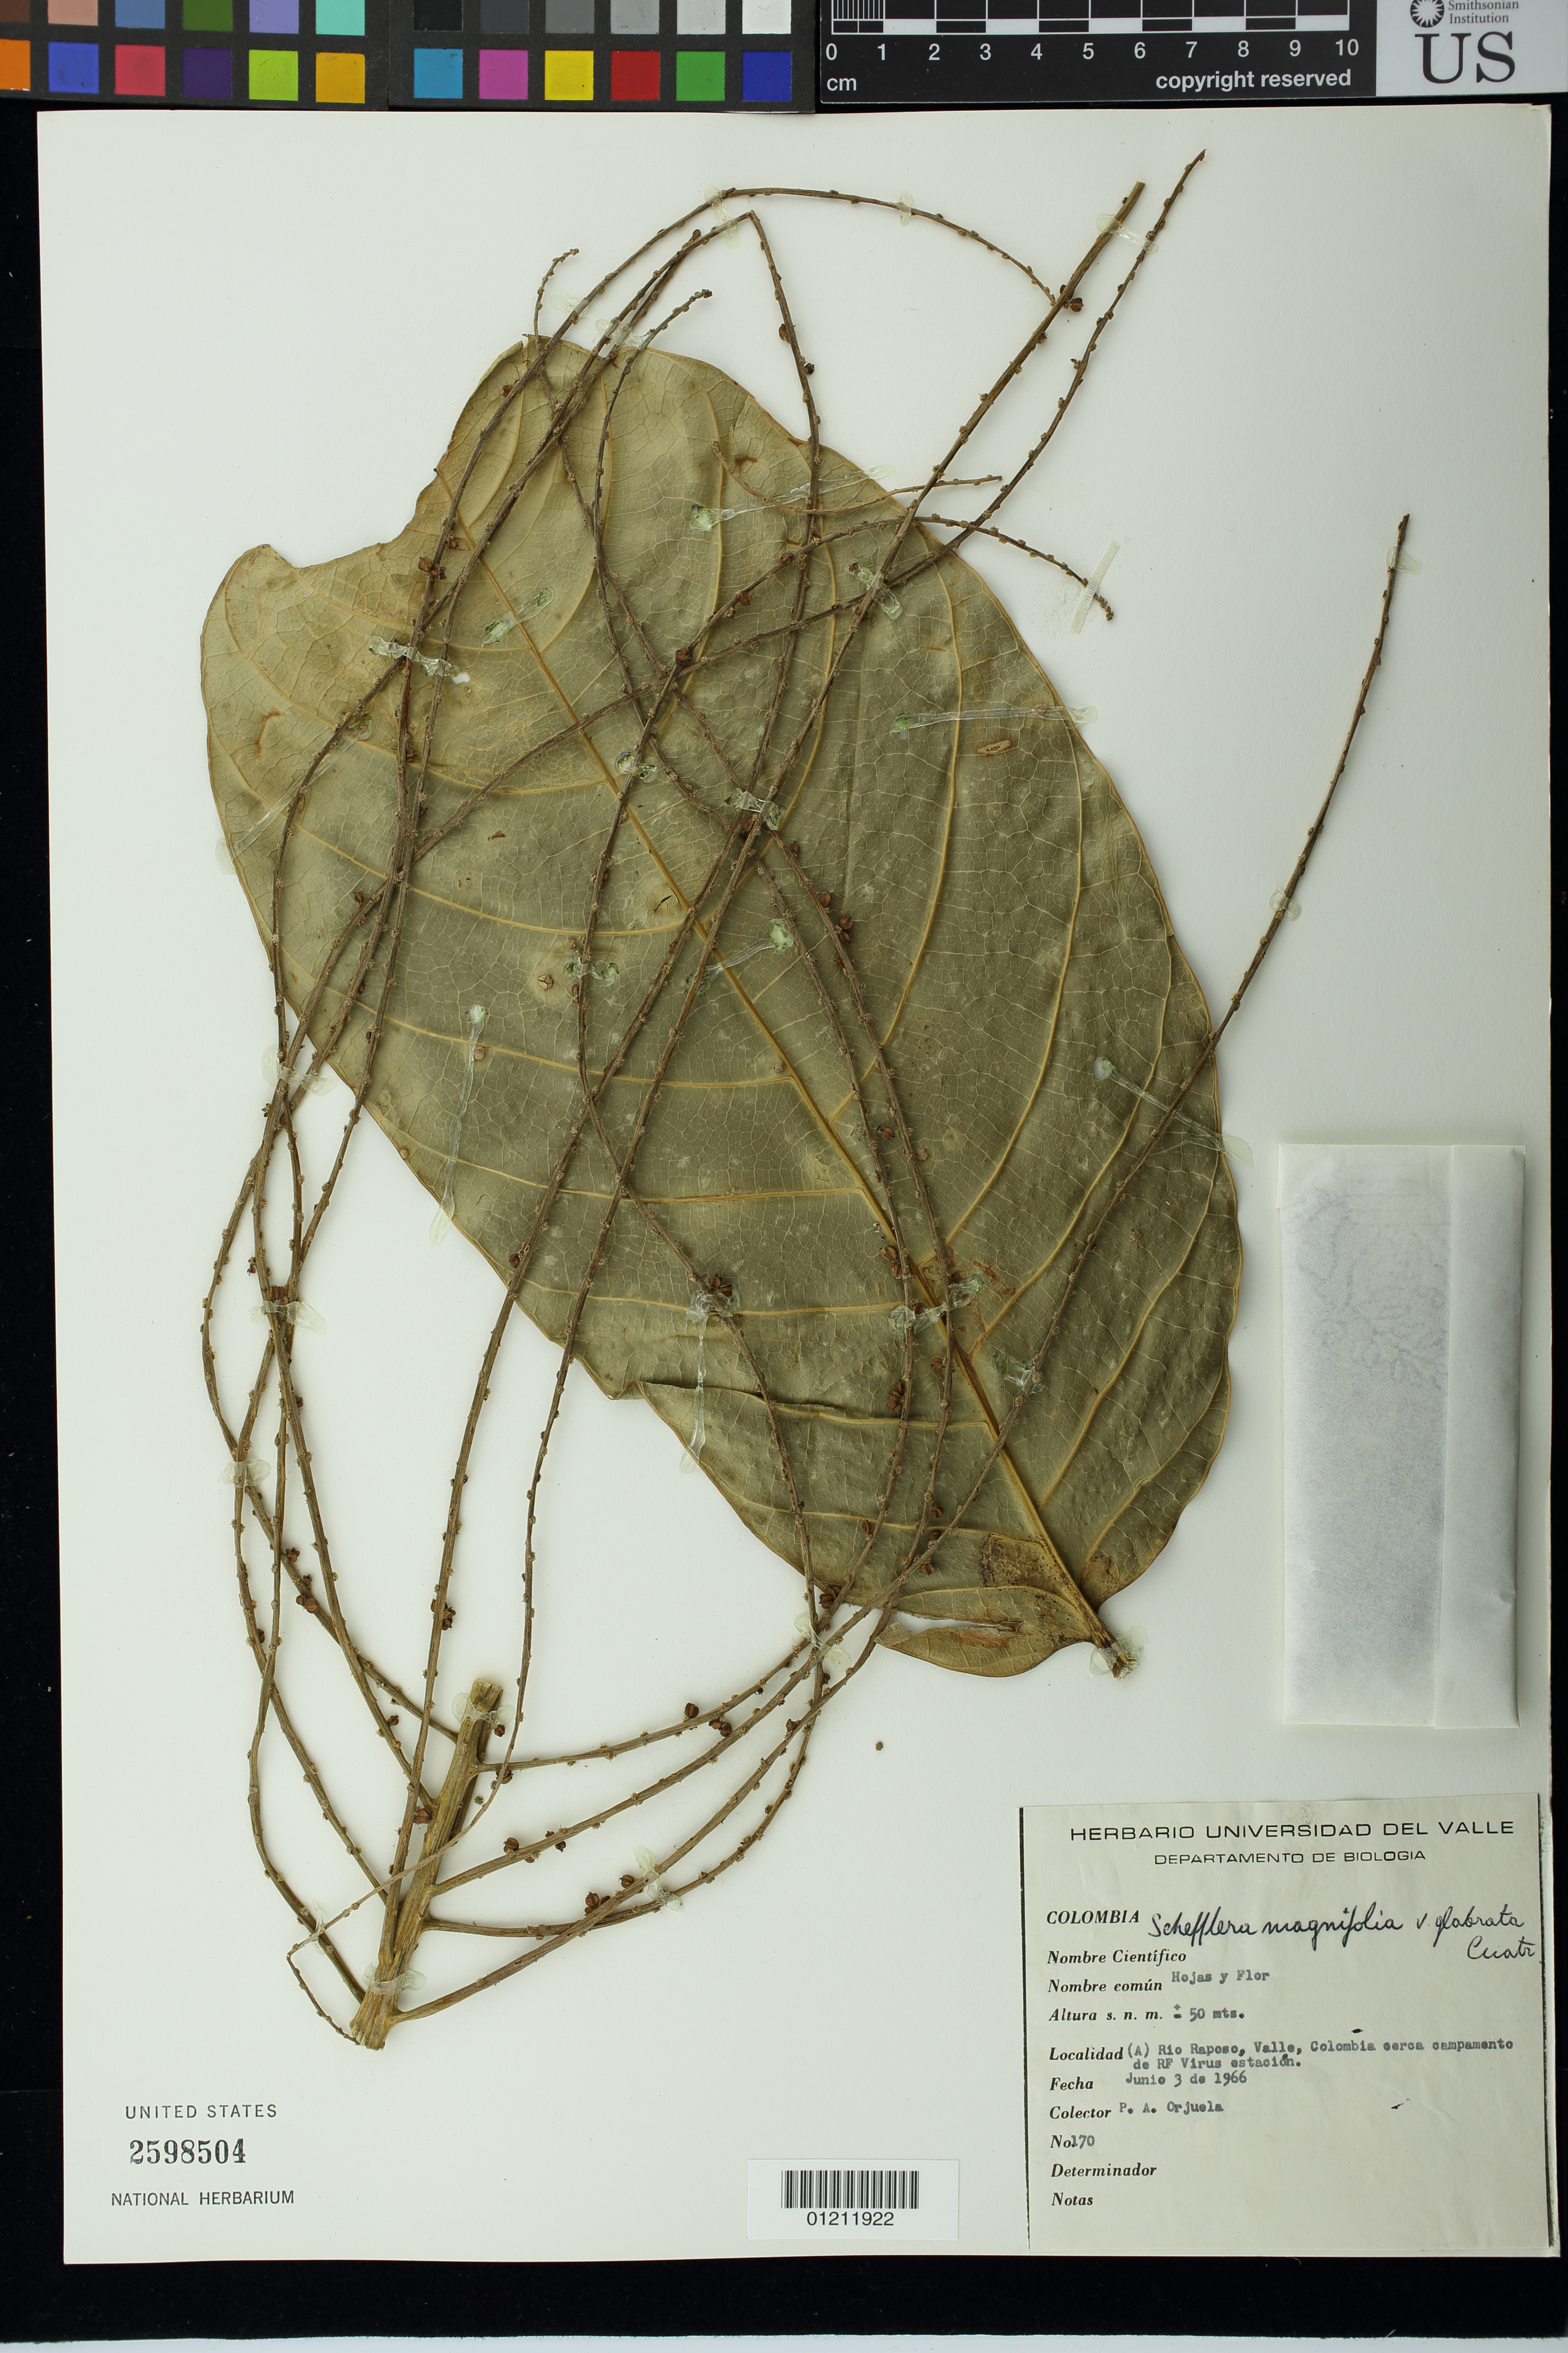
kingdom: Plantae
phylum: Tracheophyta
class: Magnoliopsida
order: Apiales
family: Araliaceae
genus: Schefflera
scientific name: Schefflera magnifolia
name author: Cuatrec.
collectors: P. A. Orjuela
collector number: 170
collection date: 1966-06-03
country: Colombia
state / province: Valle del Cauca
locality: Rio Raposo, Valle, Colombia cerca campamento de RF Virus estación.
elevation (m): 50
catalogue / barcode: US 2598504